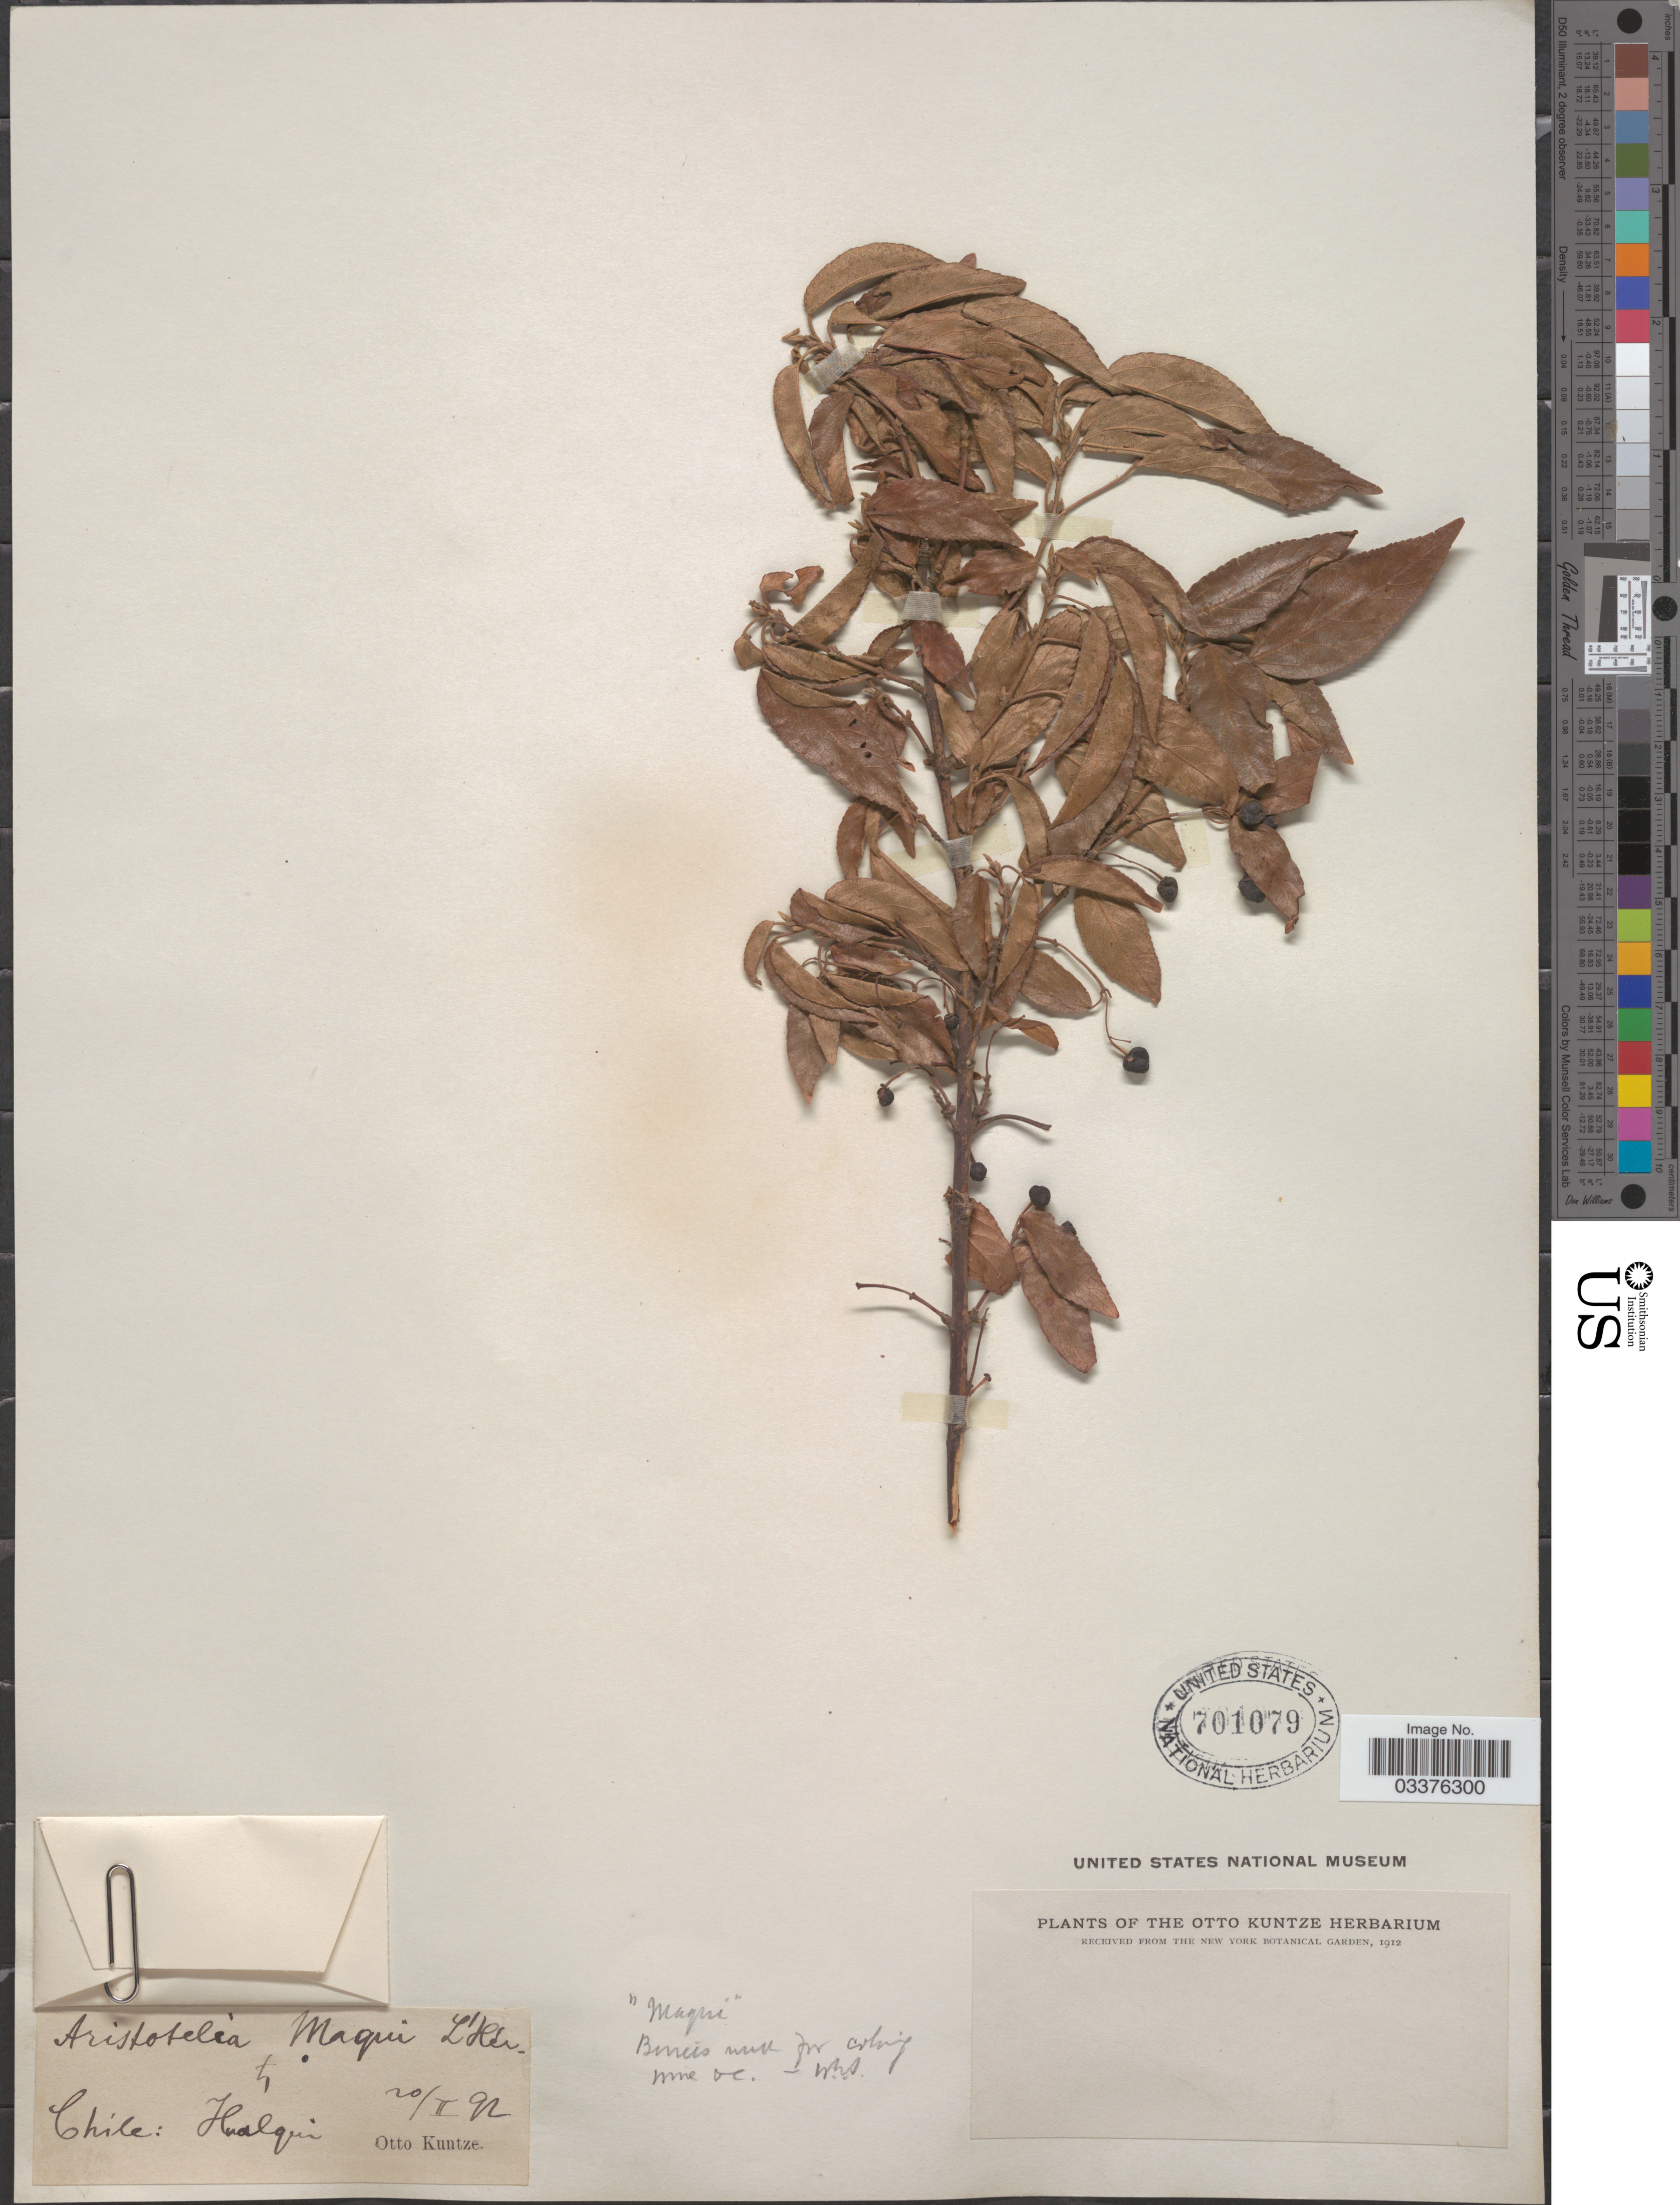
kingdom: Plantae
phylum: Tracheophyta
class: Magnoliopsida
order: Oxalidales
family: Elaeocarpaceae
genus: Aristotelia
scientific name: Aristotelia sp.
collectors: C.E.O. Kuntze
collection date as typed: Transcribed d/m/y: 20/2/92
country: Chile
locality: Hualqui.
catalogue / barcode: US 701079